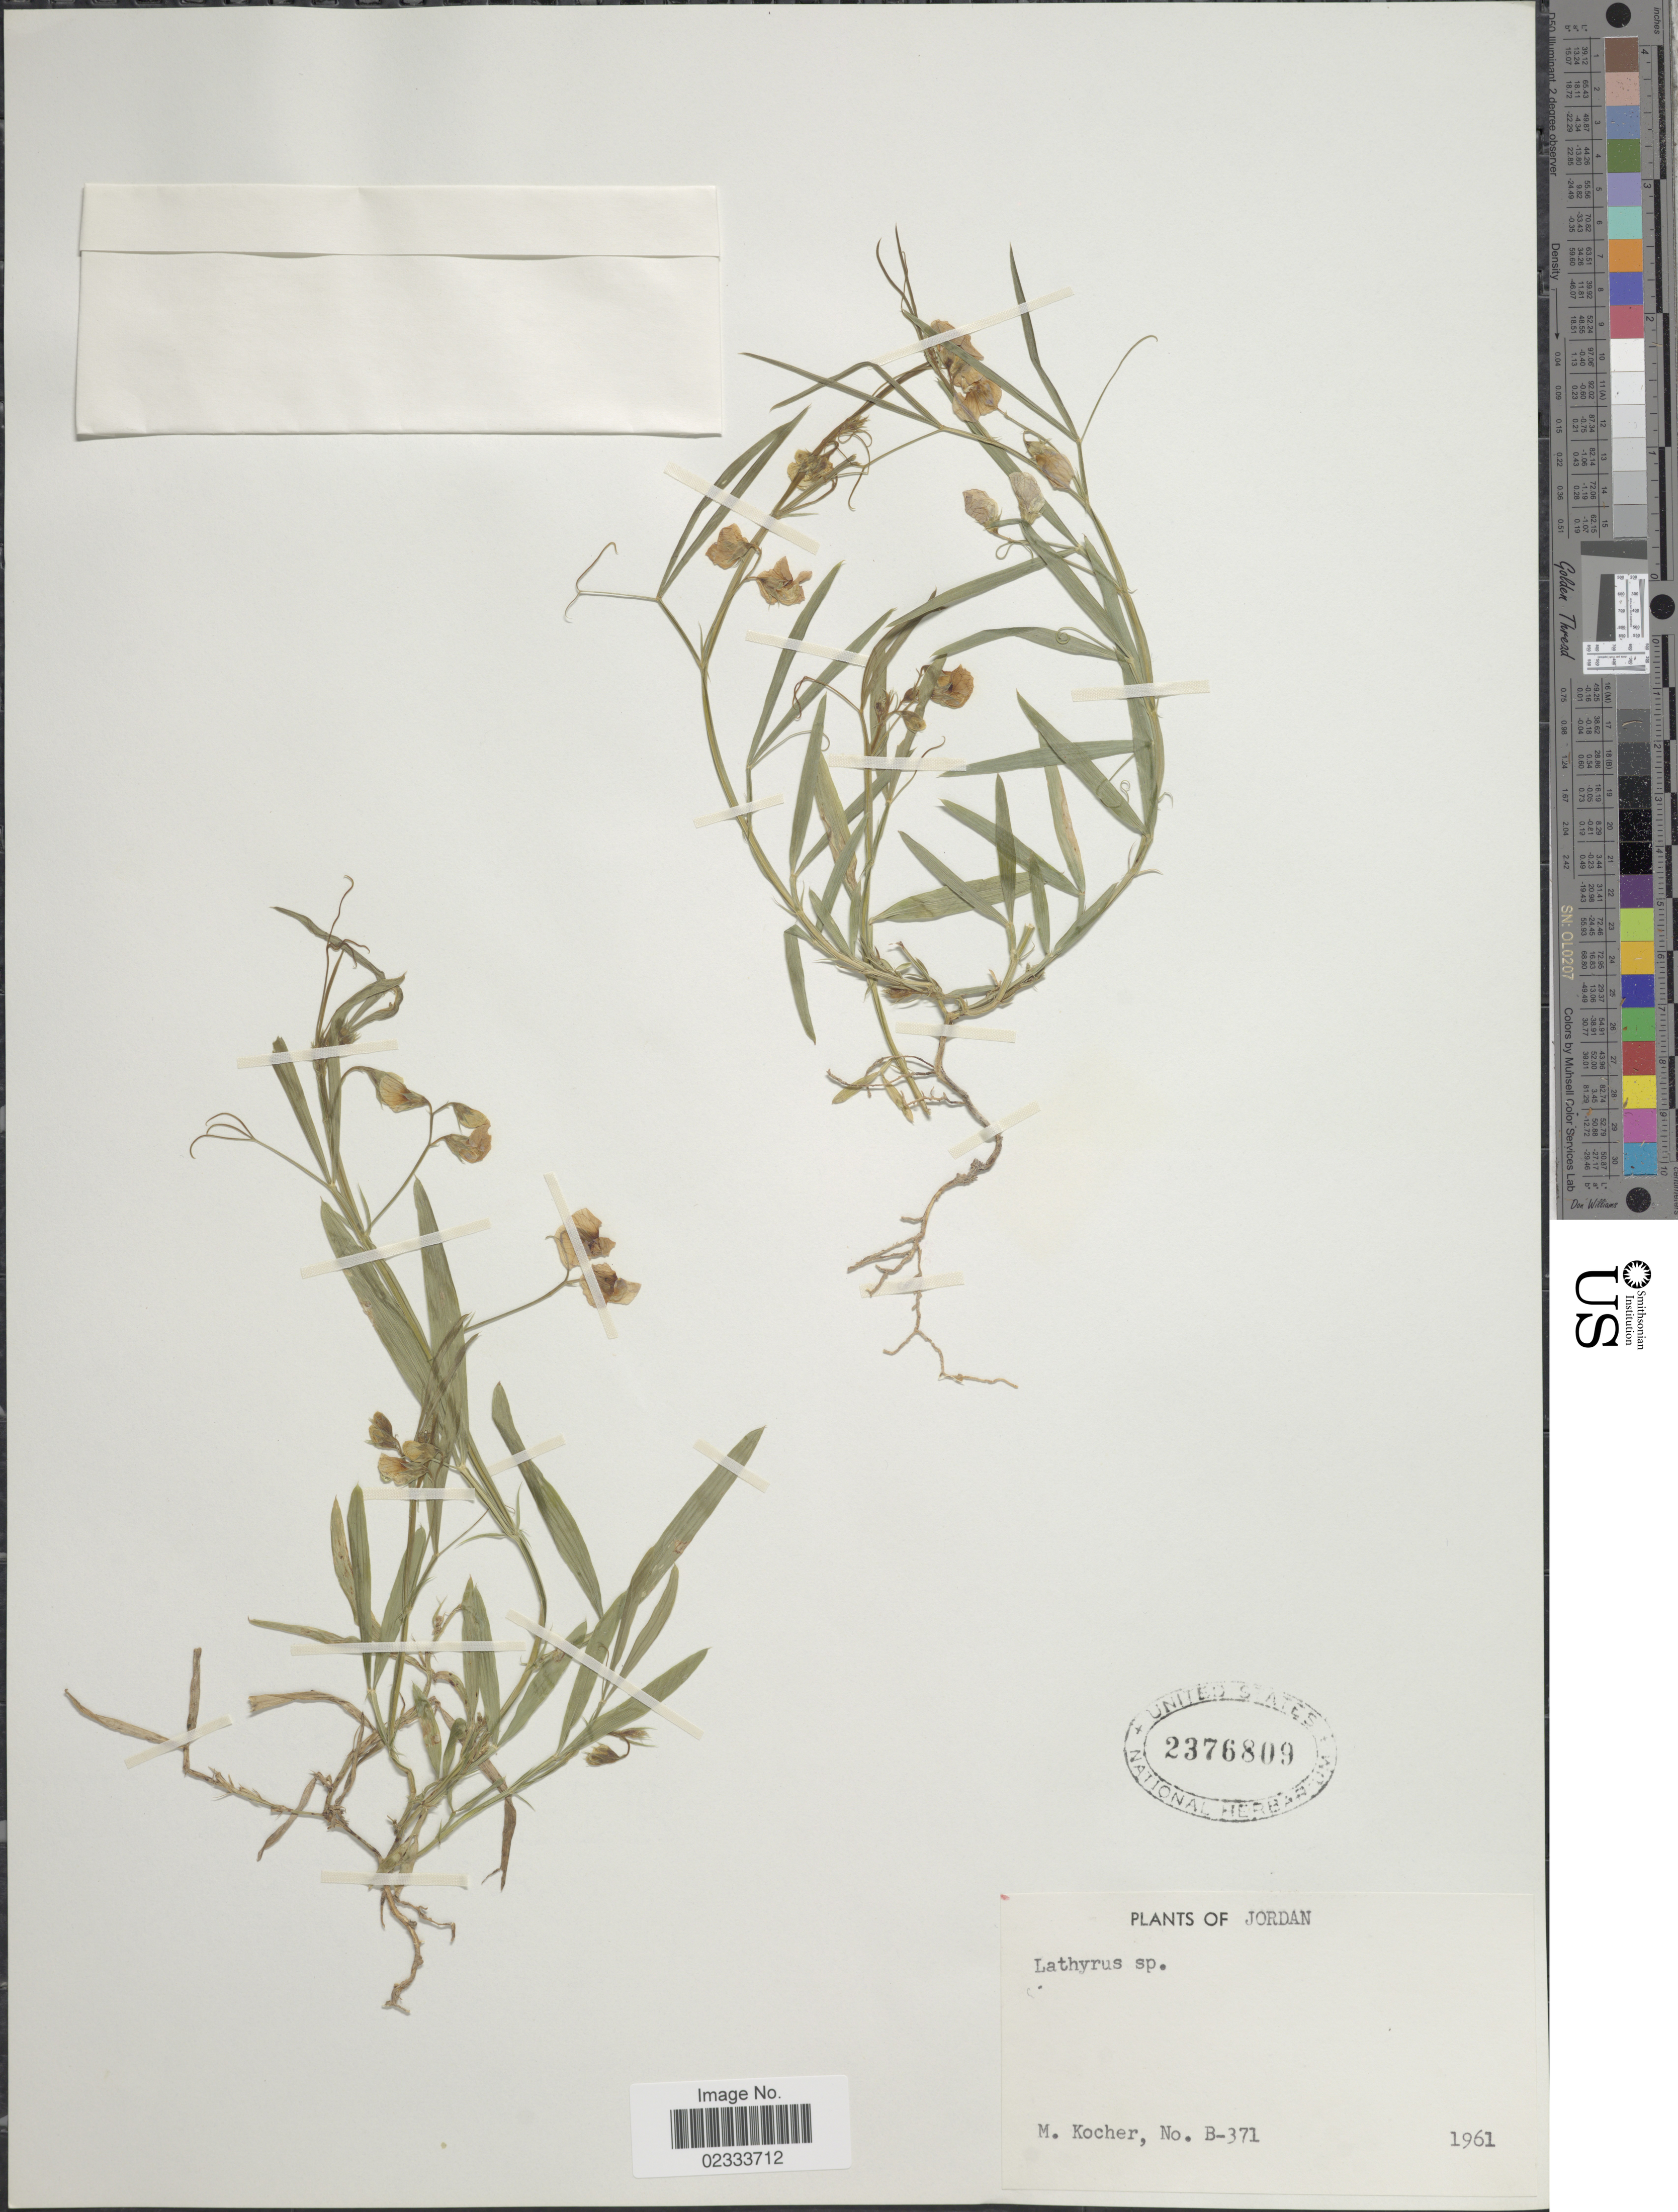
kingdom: Plantae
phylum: Tracheophyta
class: Magnoliopsida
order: Fabales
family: Fabaceae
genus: Lathyrus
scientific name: Lathyrus sp.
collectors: M. Kocher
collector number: B-371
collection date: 1961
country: Jordan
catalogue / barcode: US 2376809